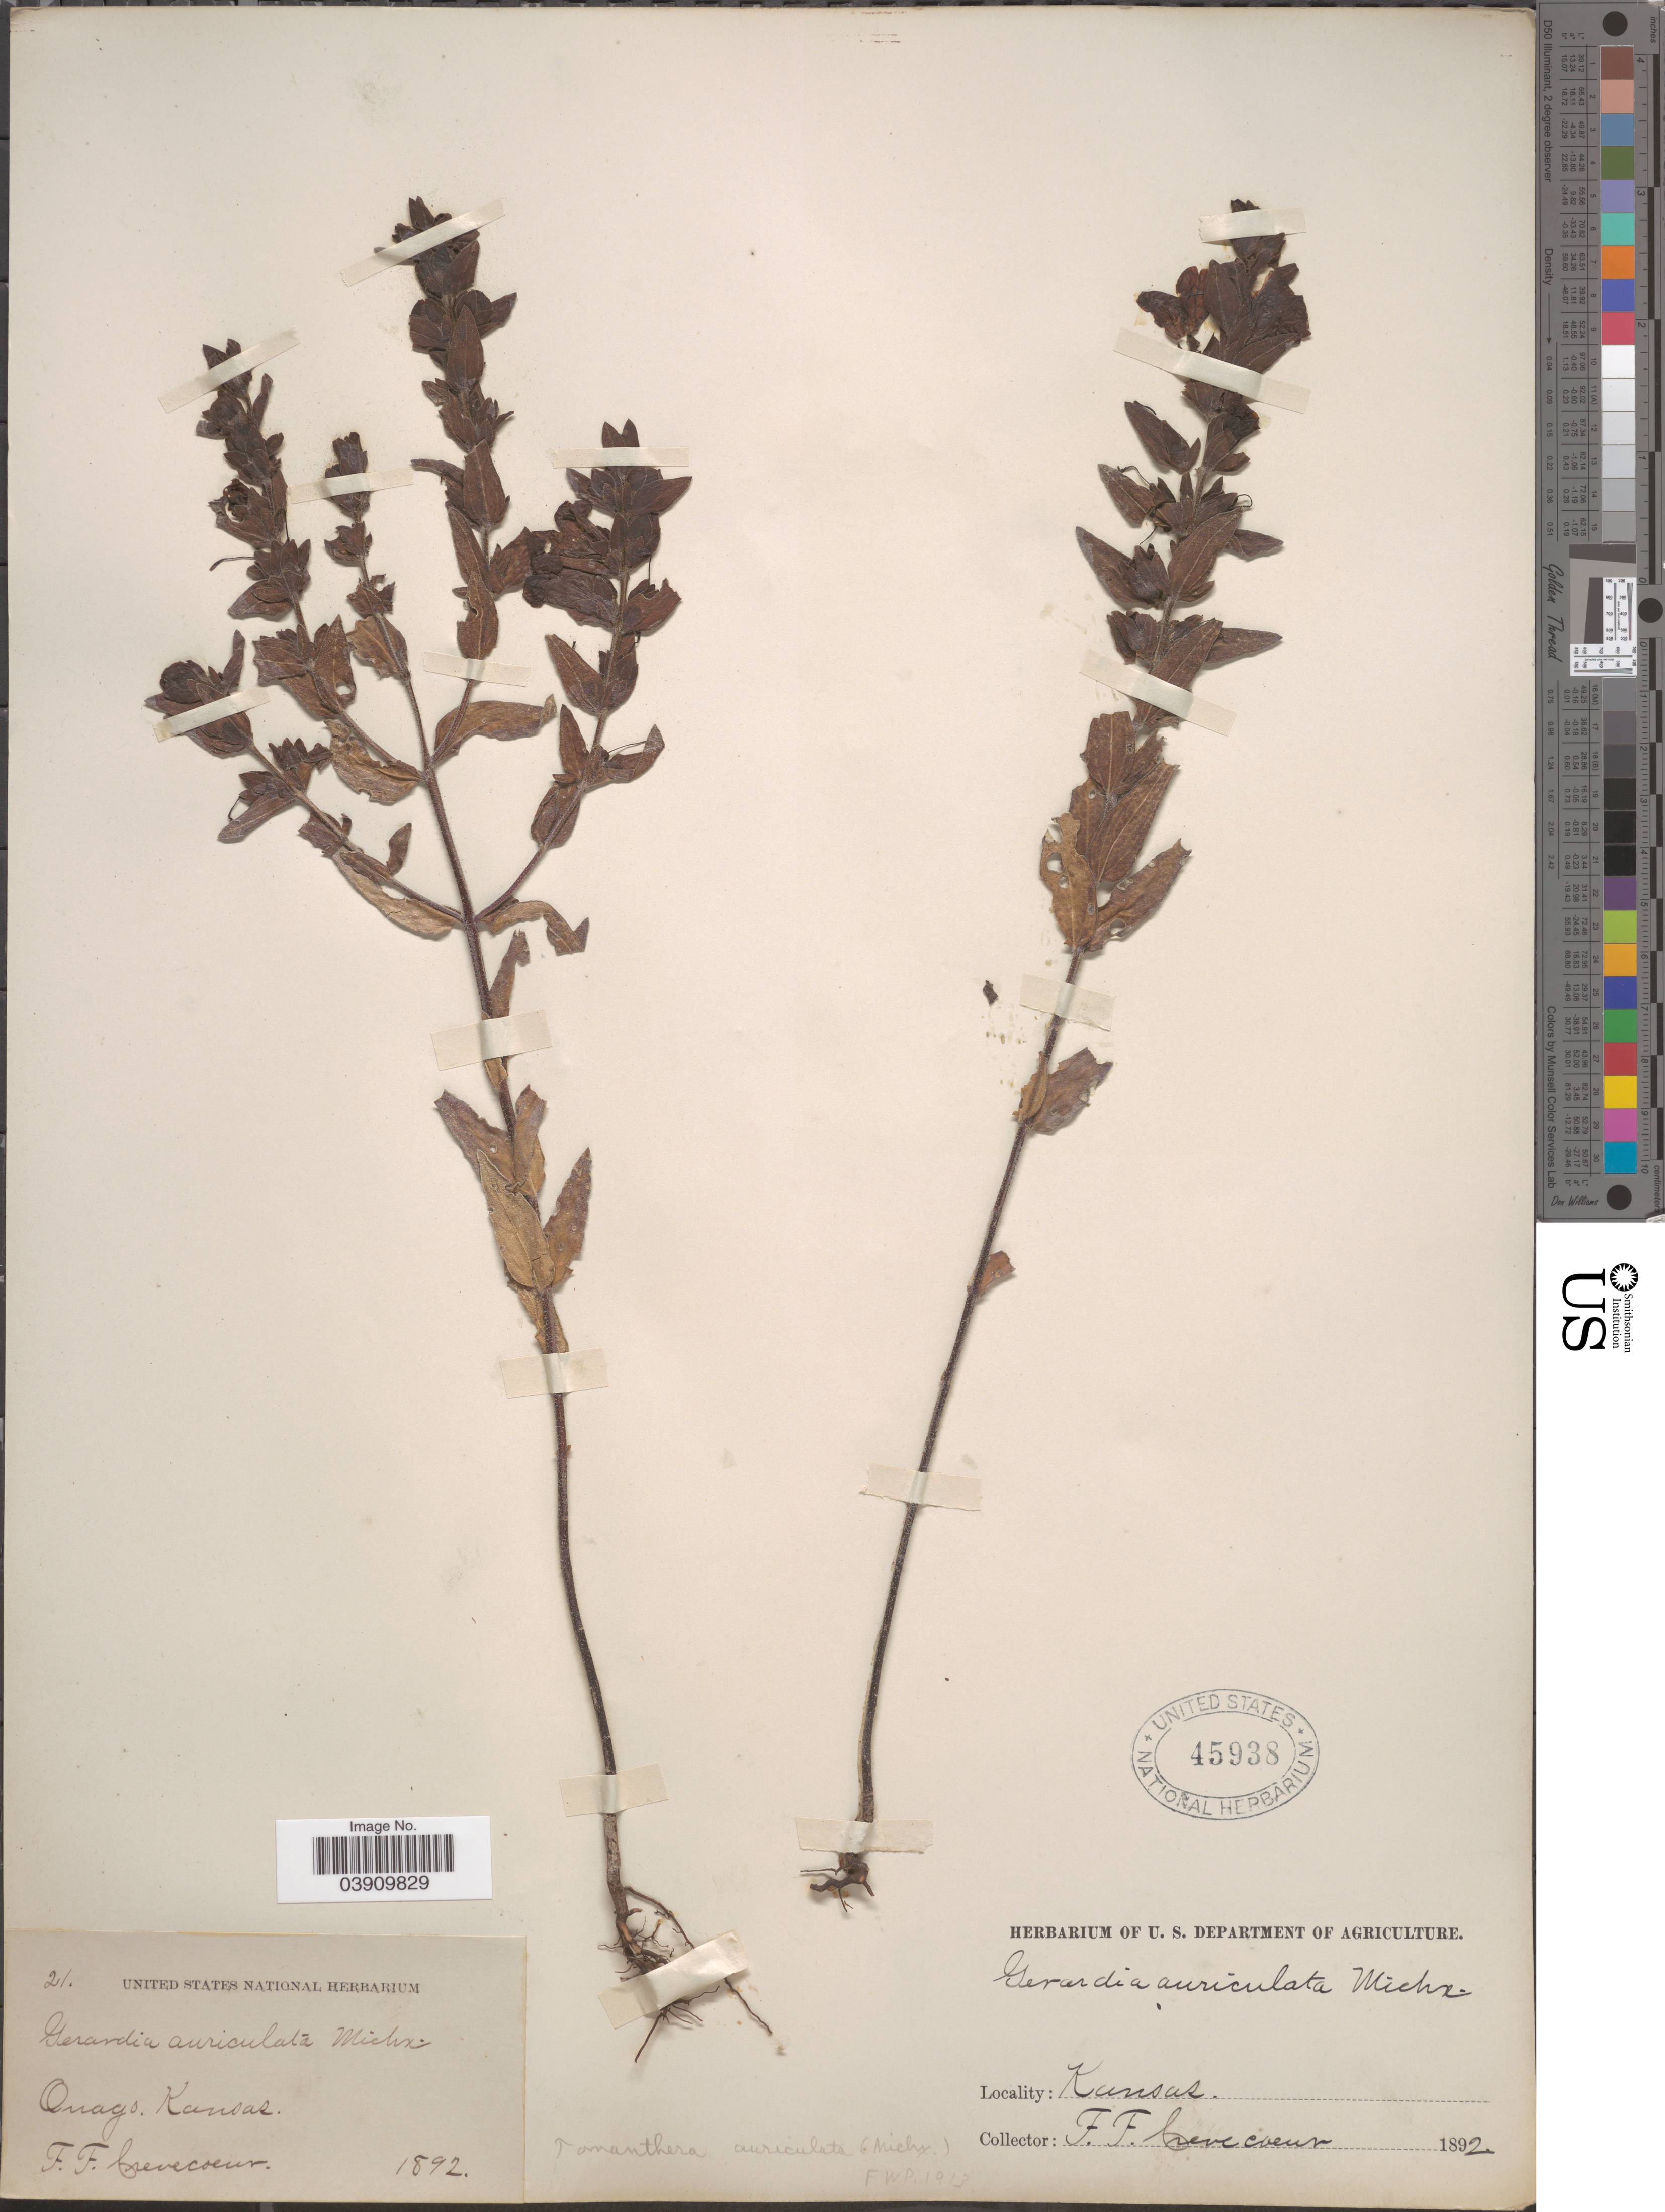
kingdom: Plantae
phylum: Tracheophyta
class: Magnoliopsida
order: Lamiales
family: Orobanchaceae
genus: Tomanthera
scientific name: Tomanthera auriculata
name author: (Michx.) Raf.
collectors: F. F. Crevecoeur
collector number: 21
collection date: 1892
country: United States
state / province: Kansas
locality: Onago.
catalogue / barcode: US 45938